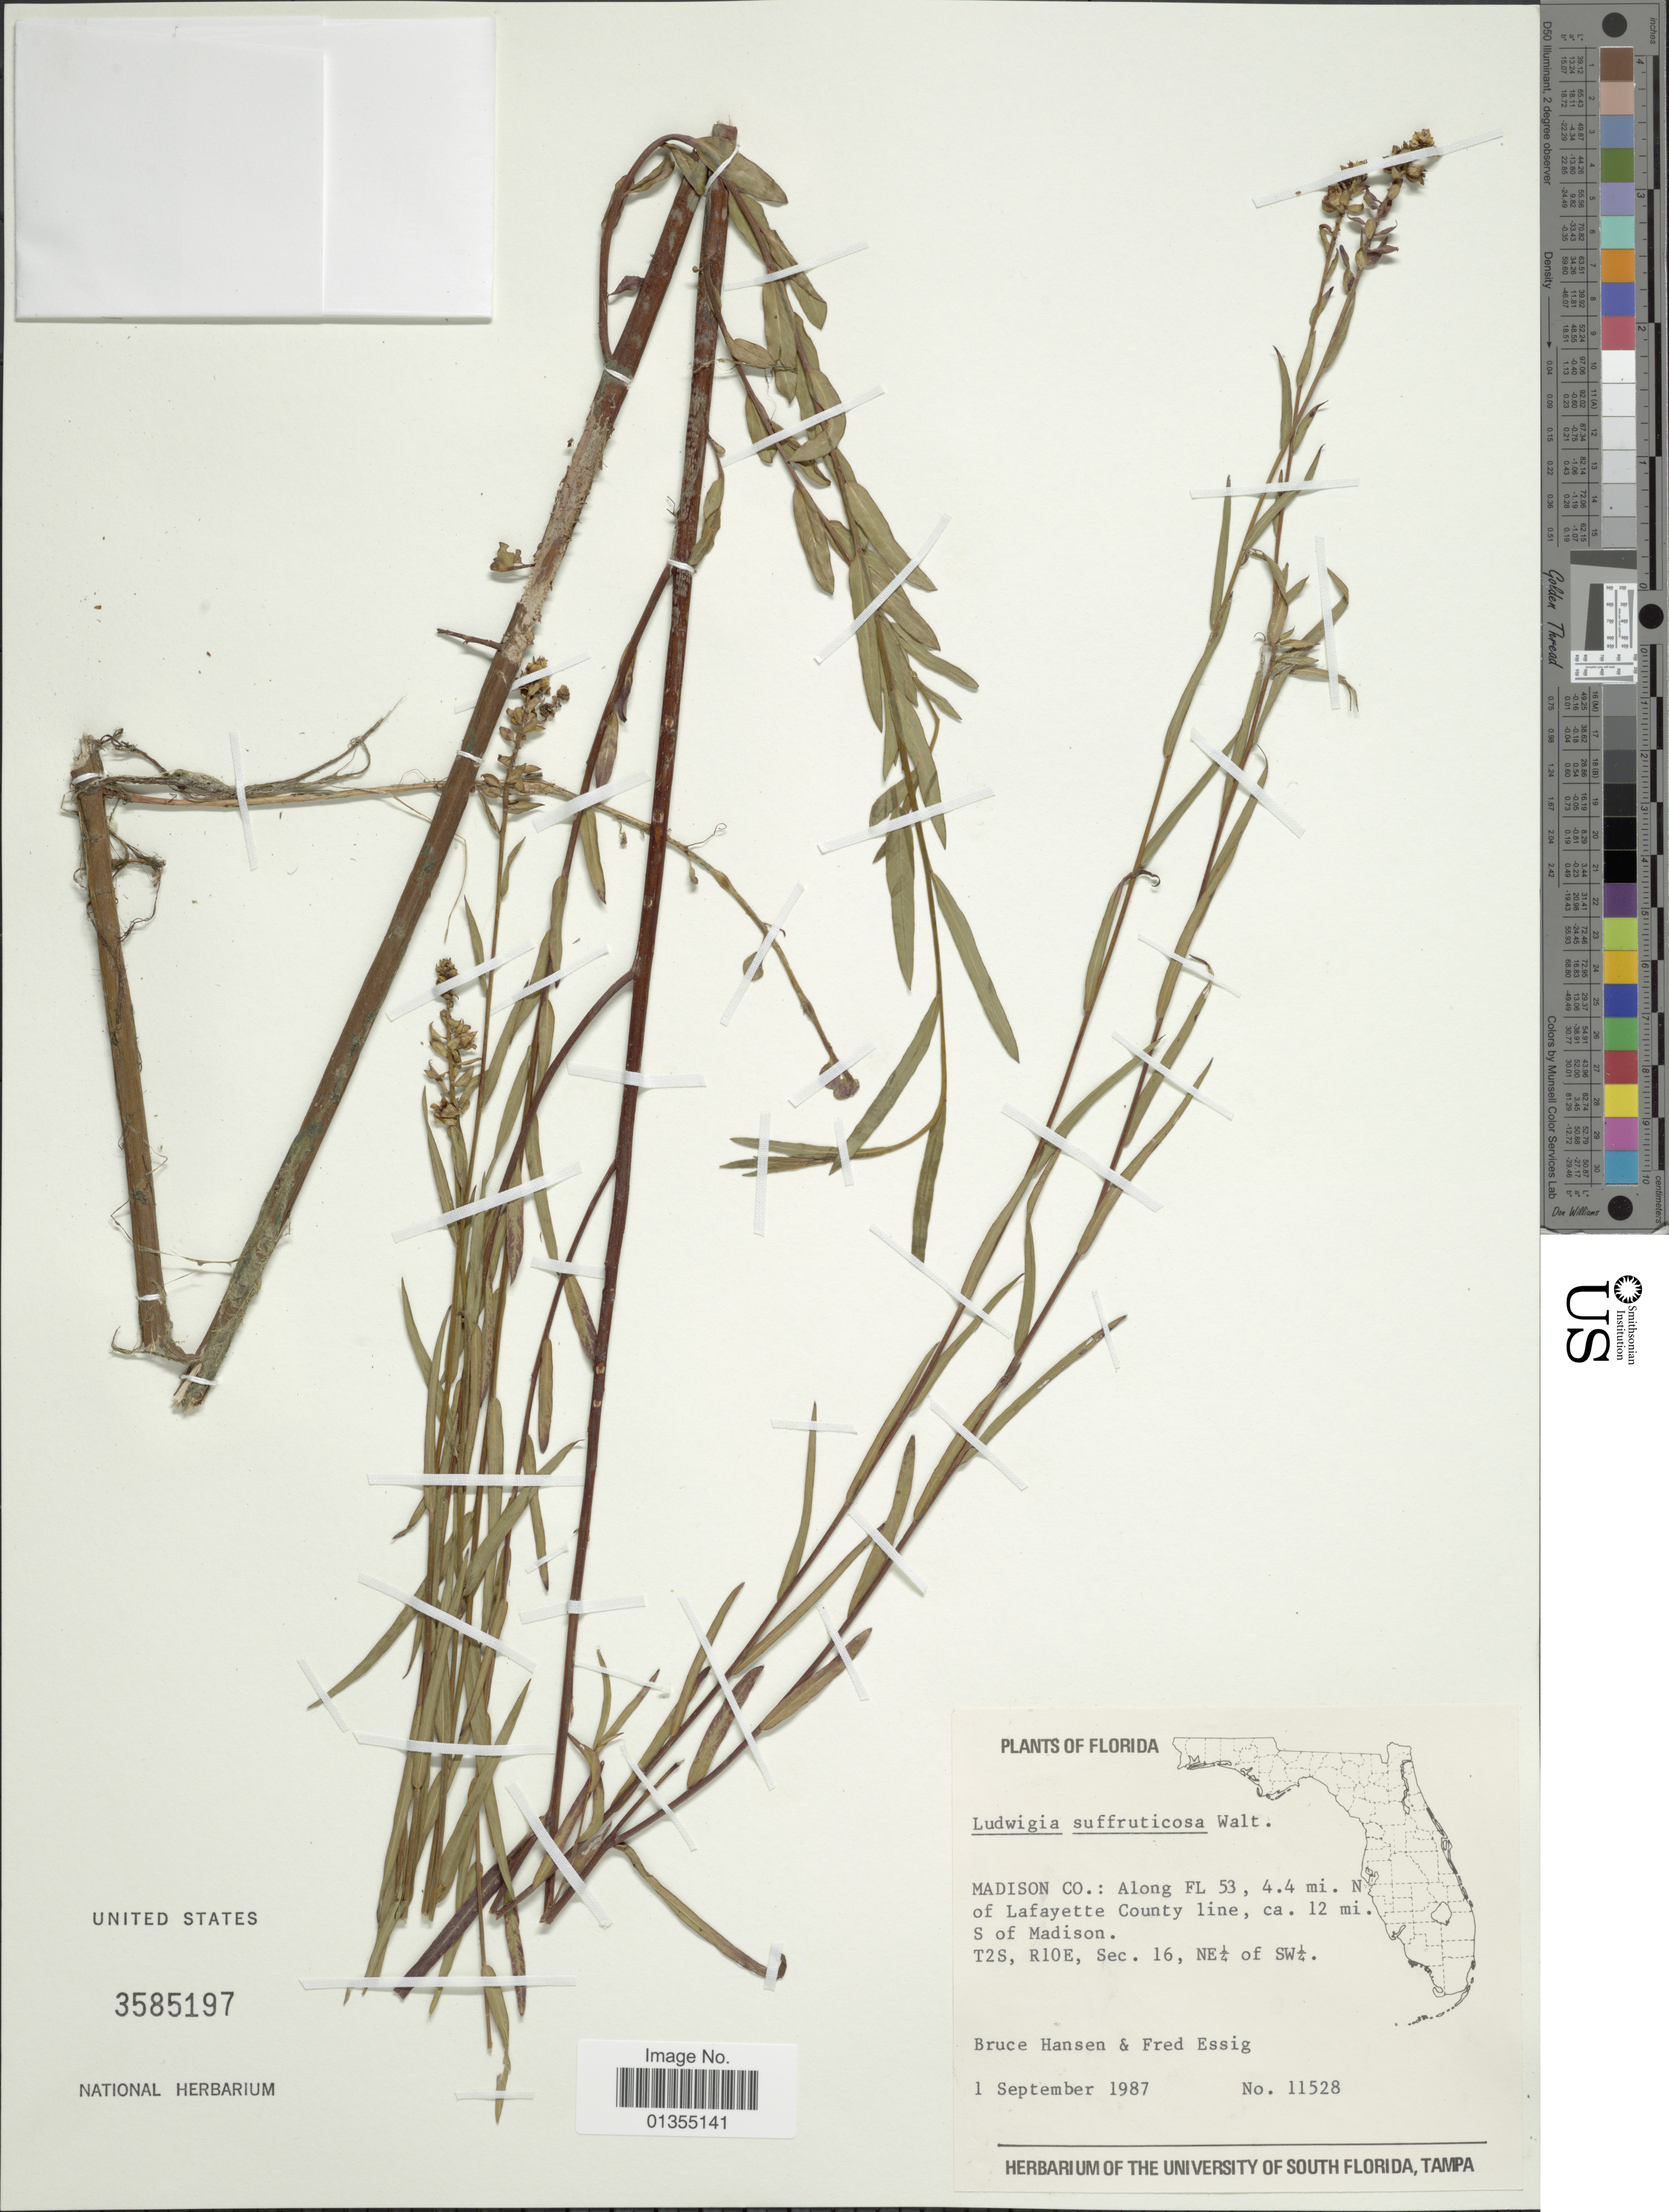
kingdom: Plantae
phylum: Tracheophyta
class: Magnoliopsida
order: Myrtales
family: Onagraceae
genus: Ludwigia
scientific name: Ludwigia suffruticosa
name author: Walter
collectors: B. Hansen & F. Essig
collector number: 11528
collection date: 1987-09-01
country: United States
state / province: Florida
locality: Madison Co: Along FL 53, 4.4 mi. N of Lafayette County line, ca. 12 mi. S of Madison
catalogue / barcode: US 3585197